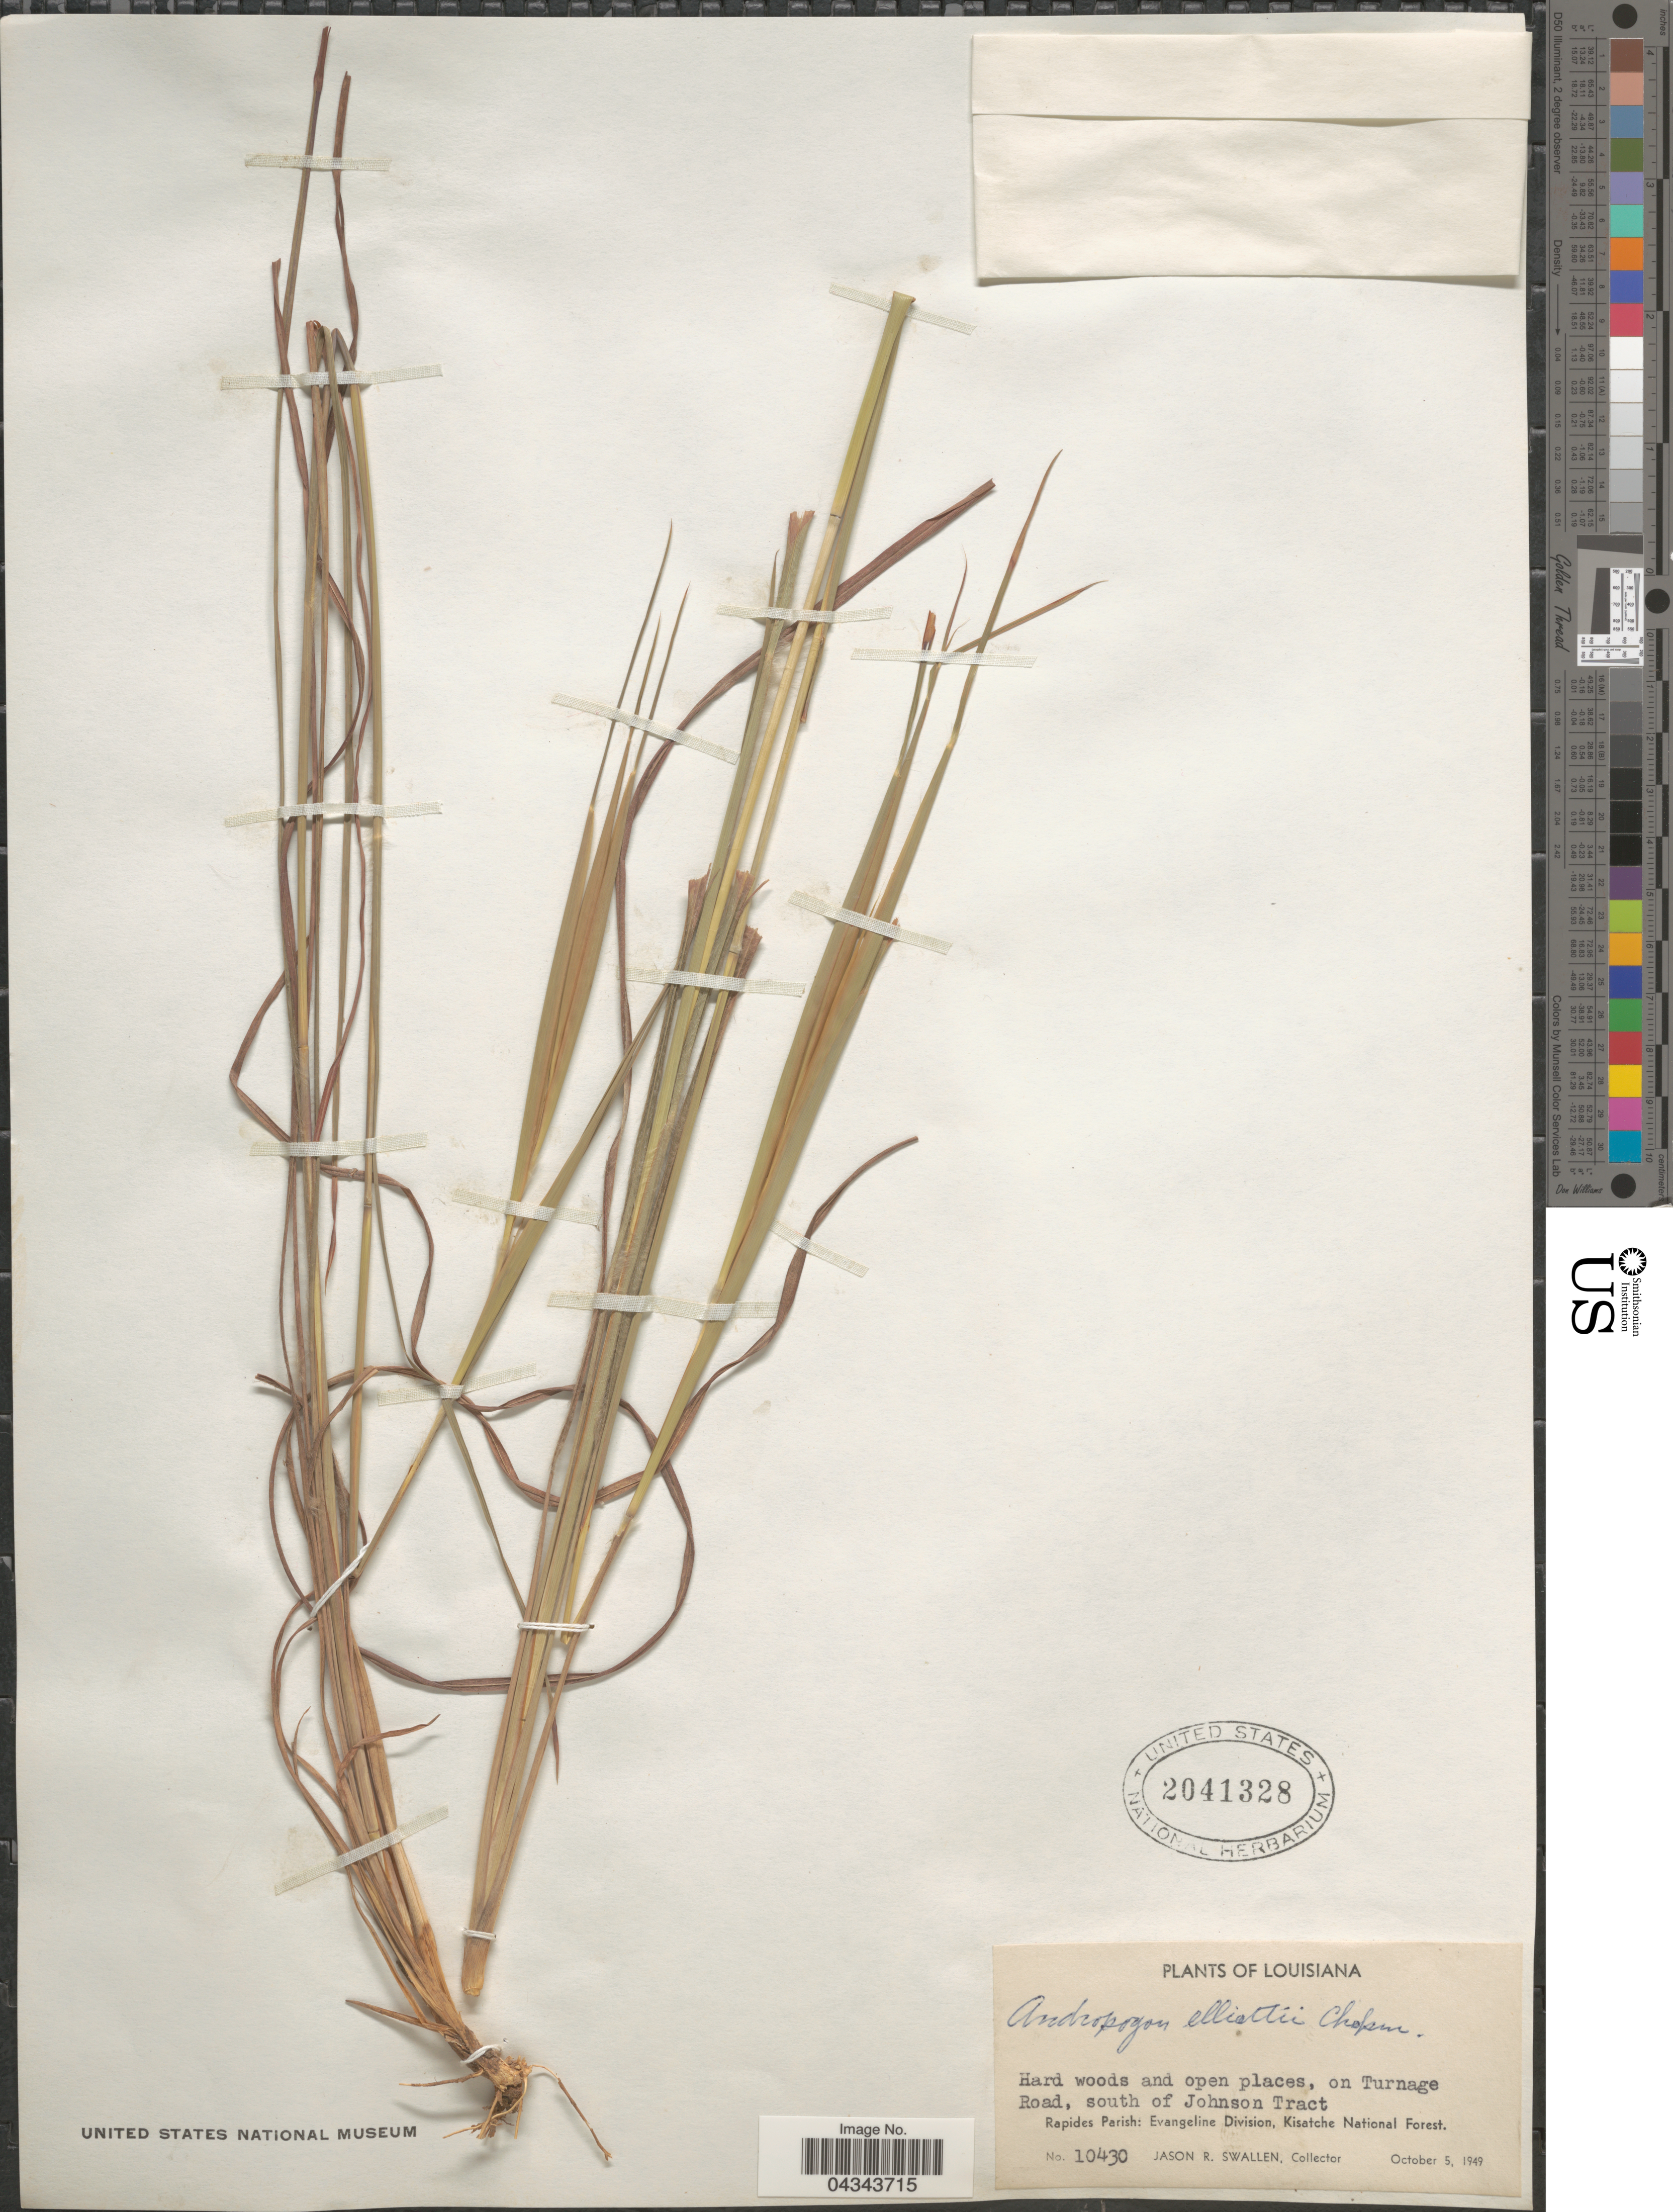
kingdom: Plantae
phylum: Tracheophyta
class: Liliopsida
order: Poales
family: Poaceae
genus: Andropogon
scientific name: Andropogon ternarius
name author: Michx.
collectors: J. R. Swallen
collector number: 10430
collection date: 1949-10-05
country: United States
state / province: Louisiana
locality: On Turnage Road, south of Johnson Tract. Rapides Parish: Evangeline Division, Kisatche National Forest.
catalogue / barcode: US 2041328